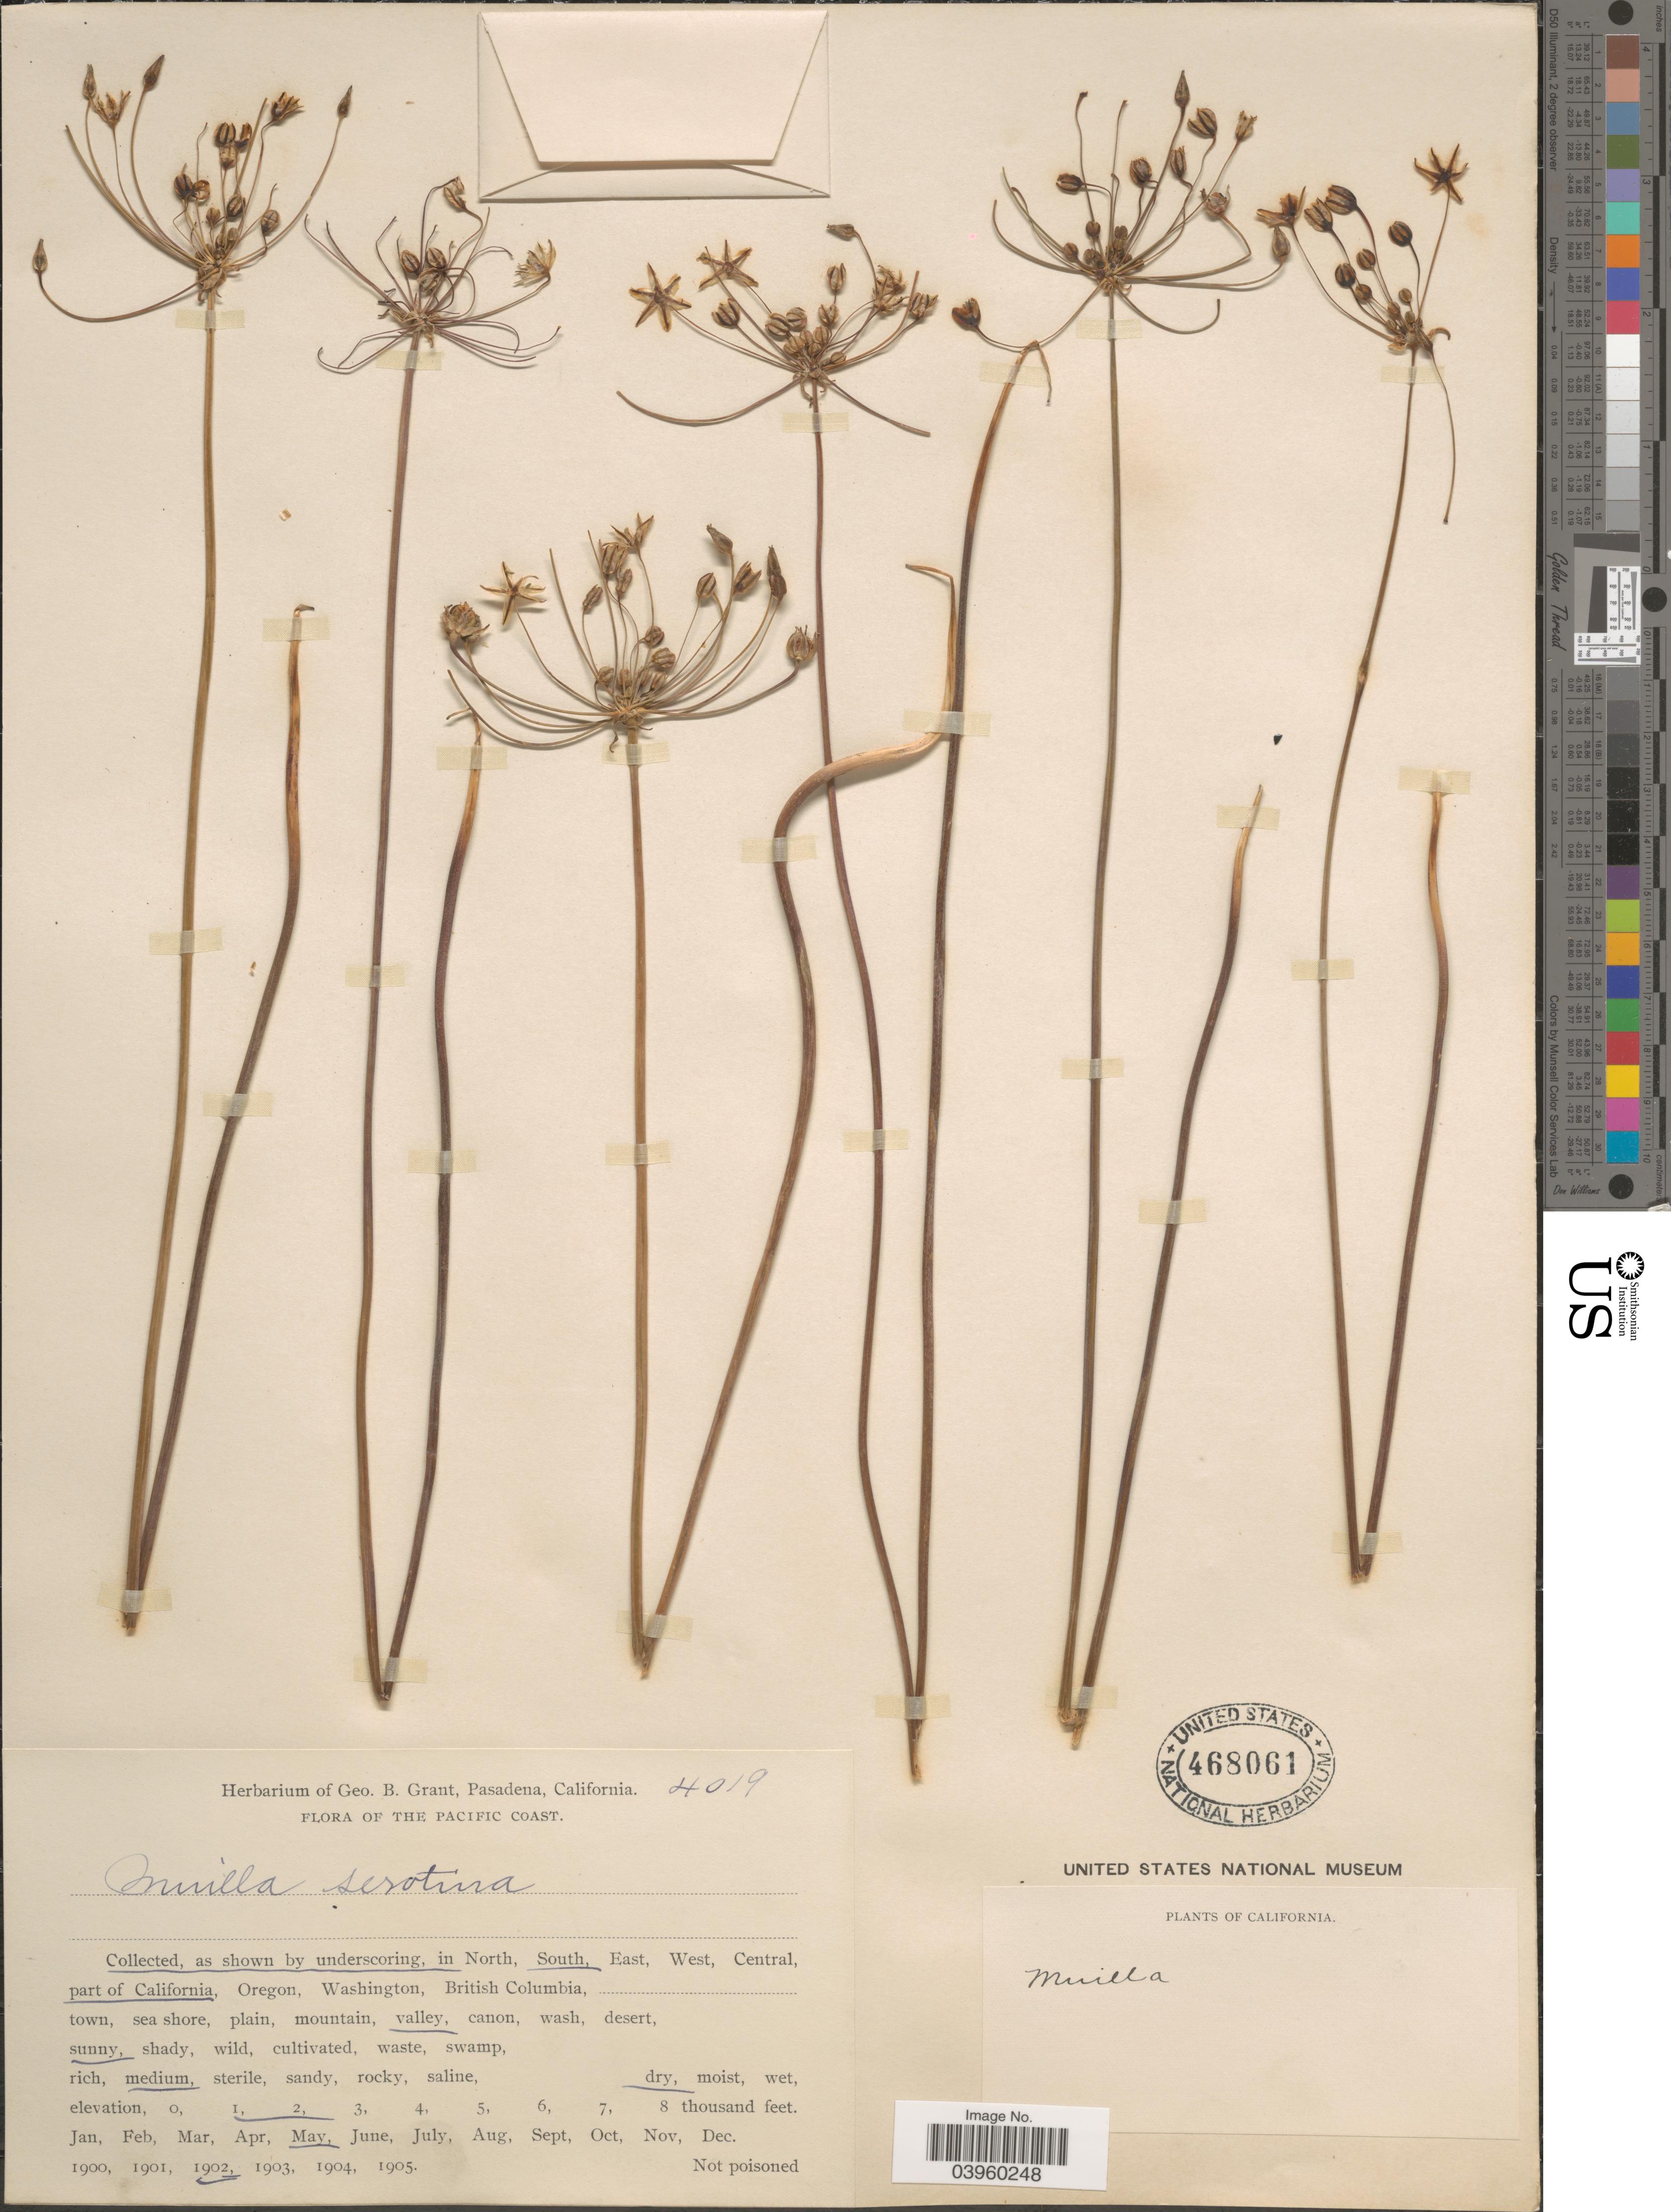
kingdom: Plantae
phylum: Tracheophyta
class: Liliopsida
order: Asparagales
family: Asparagaceae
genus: Muilla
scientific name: Muilla serotina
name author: Greene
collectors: ex herb. Geo. B. Grant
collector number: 4019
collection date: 1902-05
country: United States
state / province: California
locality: The Pacific Coast. South, part of California.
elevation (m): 305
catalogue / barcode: US 468061